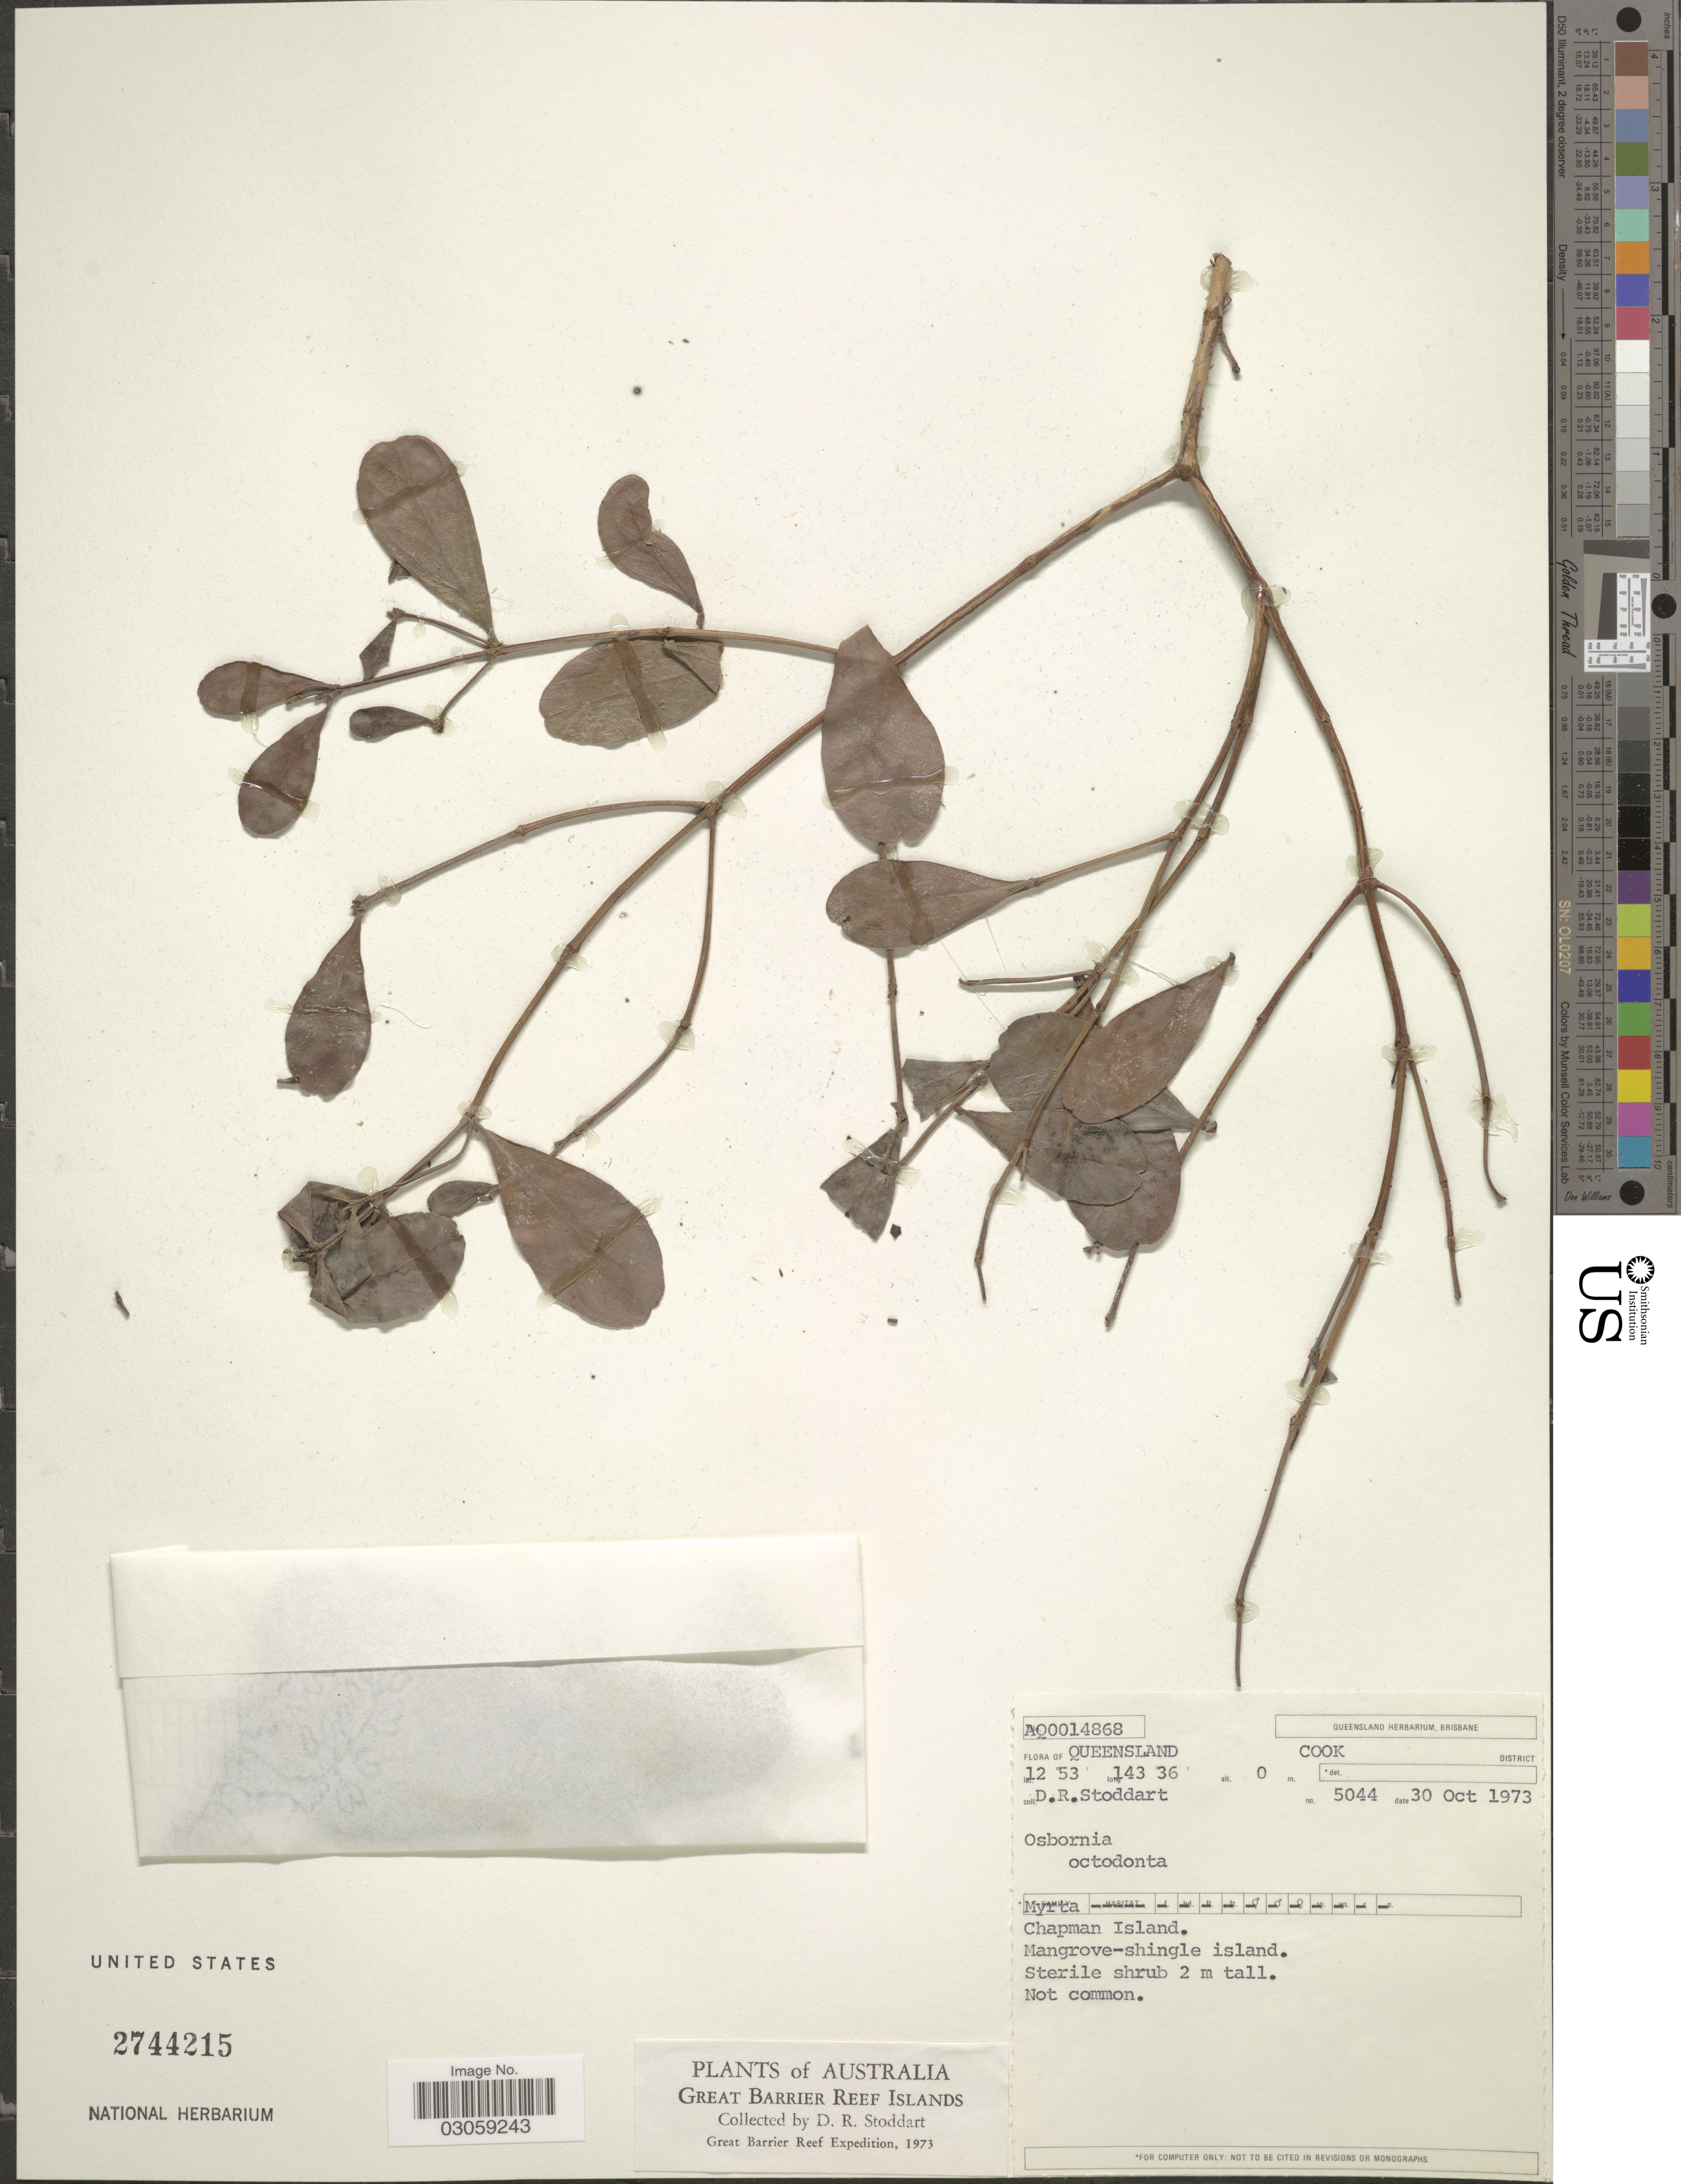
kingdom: Plantae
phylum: Tracheophyta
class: Magnoliopsida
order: Myrtales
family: Myrtaceae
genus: Osbornia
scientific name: Osbornia octodonta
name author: F. Muell.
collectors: D. R. Stoddart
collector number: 5044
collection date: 1973-10-30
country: Australia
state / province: Queensland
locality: Cook District. Chapman Island. Mangrove-shingle island.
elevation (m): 0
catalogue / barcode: US 2744215